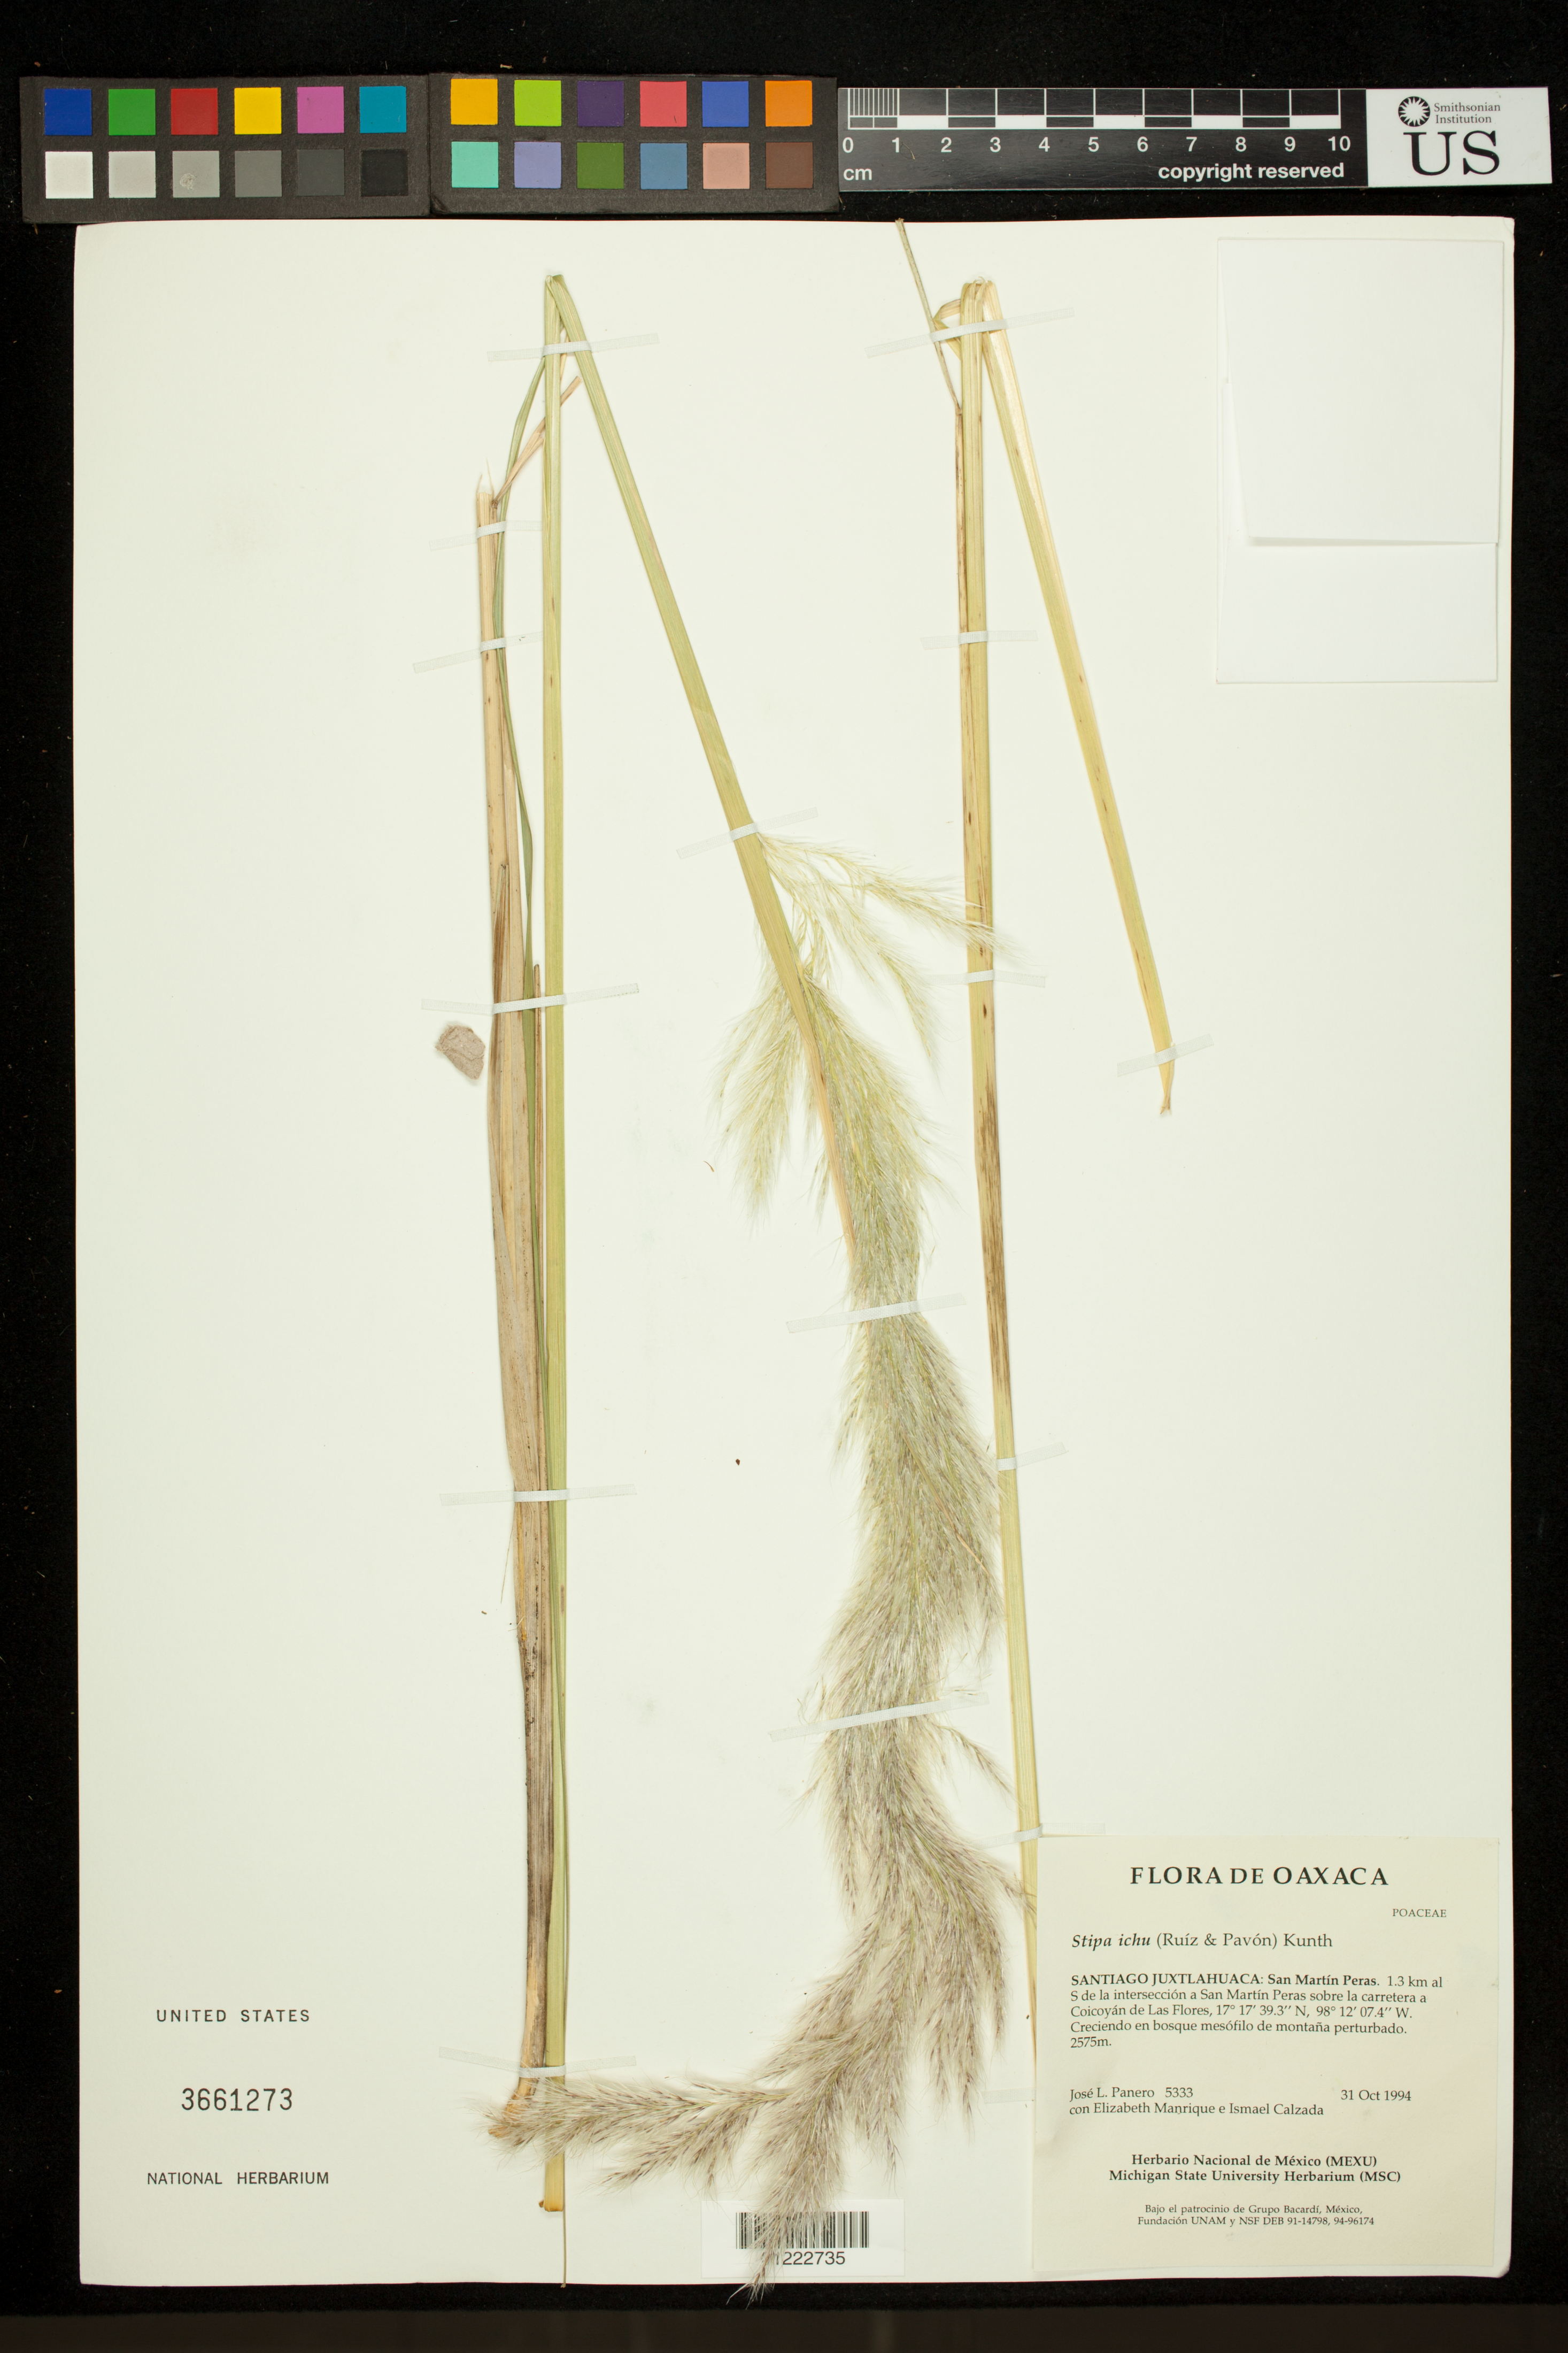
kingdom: Plantae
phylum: Tracheophyta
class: Liliopsida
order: Poales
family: Poaceae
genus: Jarava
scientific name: Jarava ichu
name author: Ruiz & Pav.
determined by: Poaceae Reorganization Project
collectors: J. L. Panero, E. Manrique & J. I. Calzada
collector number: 5333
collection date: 1994-10-31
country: Mexico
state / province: Oaxaca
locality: Santiago Juxtlahuaca: San Martín Peras. 1.3 km al S de la intersección a San Martín Peras sobre la carretera a Coicoyán de Las Flores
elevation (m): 2575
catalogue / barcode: US 3661273